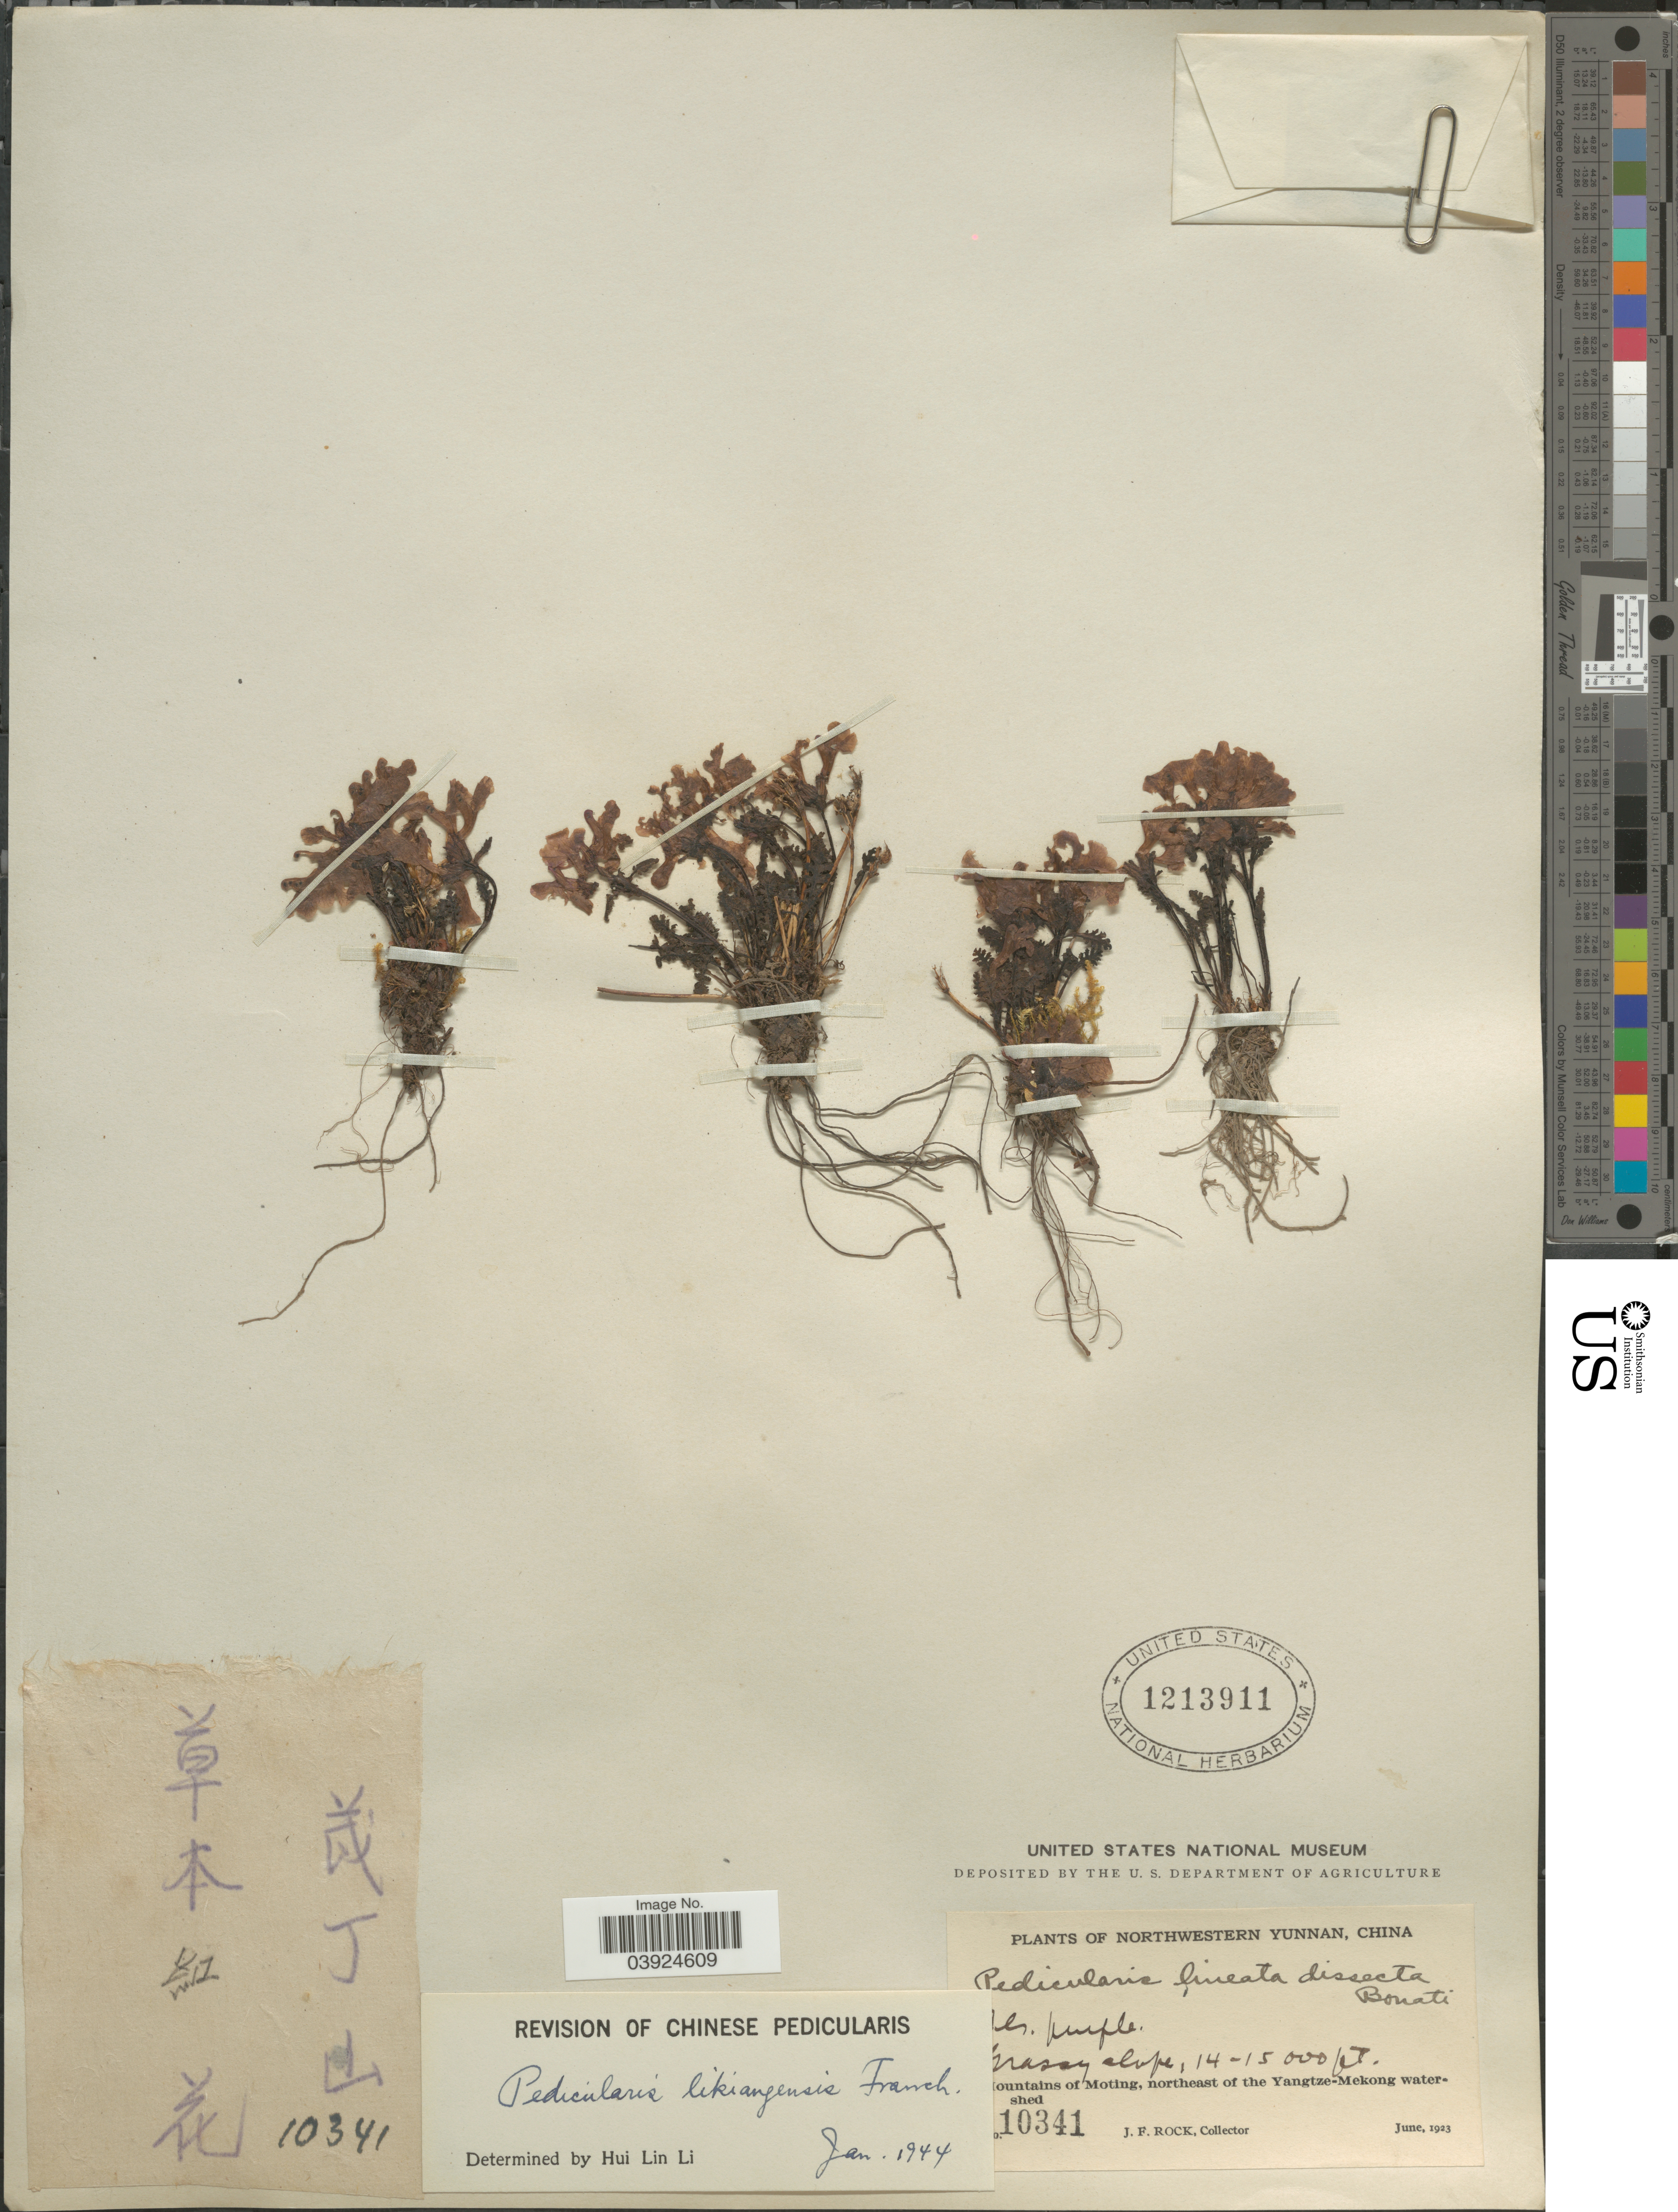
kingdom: Plantae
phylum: Tracheophyta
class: Magnoliopsida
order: Lamiales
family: Orobanchaceae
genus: Pedicularis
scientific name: Pedicularis likiangensis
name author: Franch. ex Maxim.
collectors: J. Rock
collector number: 10341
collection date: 1923-06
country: China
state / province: Yunnan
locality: Northwestern Yunnan. [illegible text]ountains of Moting, northeast of the Yangtze-Mekong watershed.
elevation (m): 4267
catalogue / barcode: US 1213911